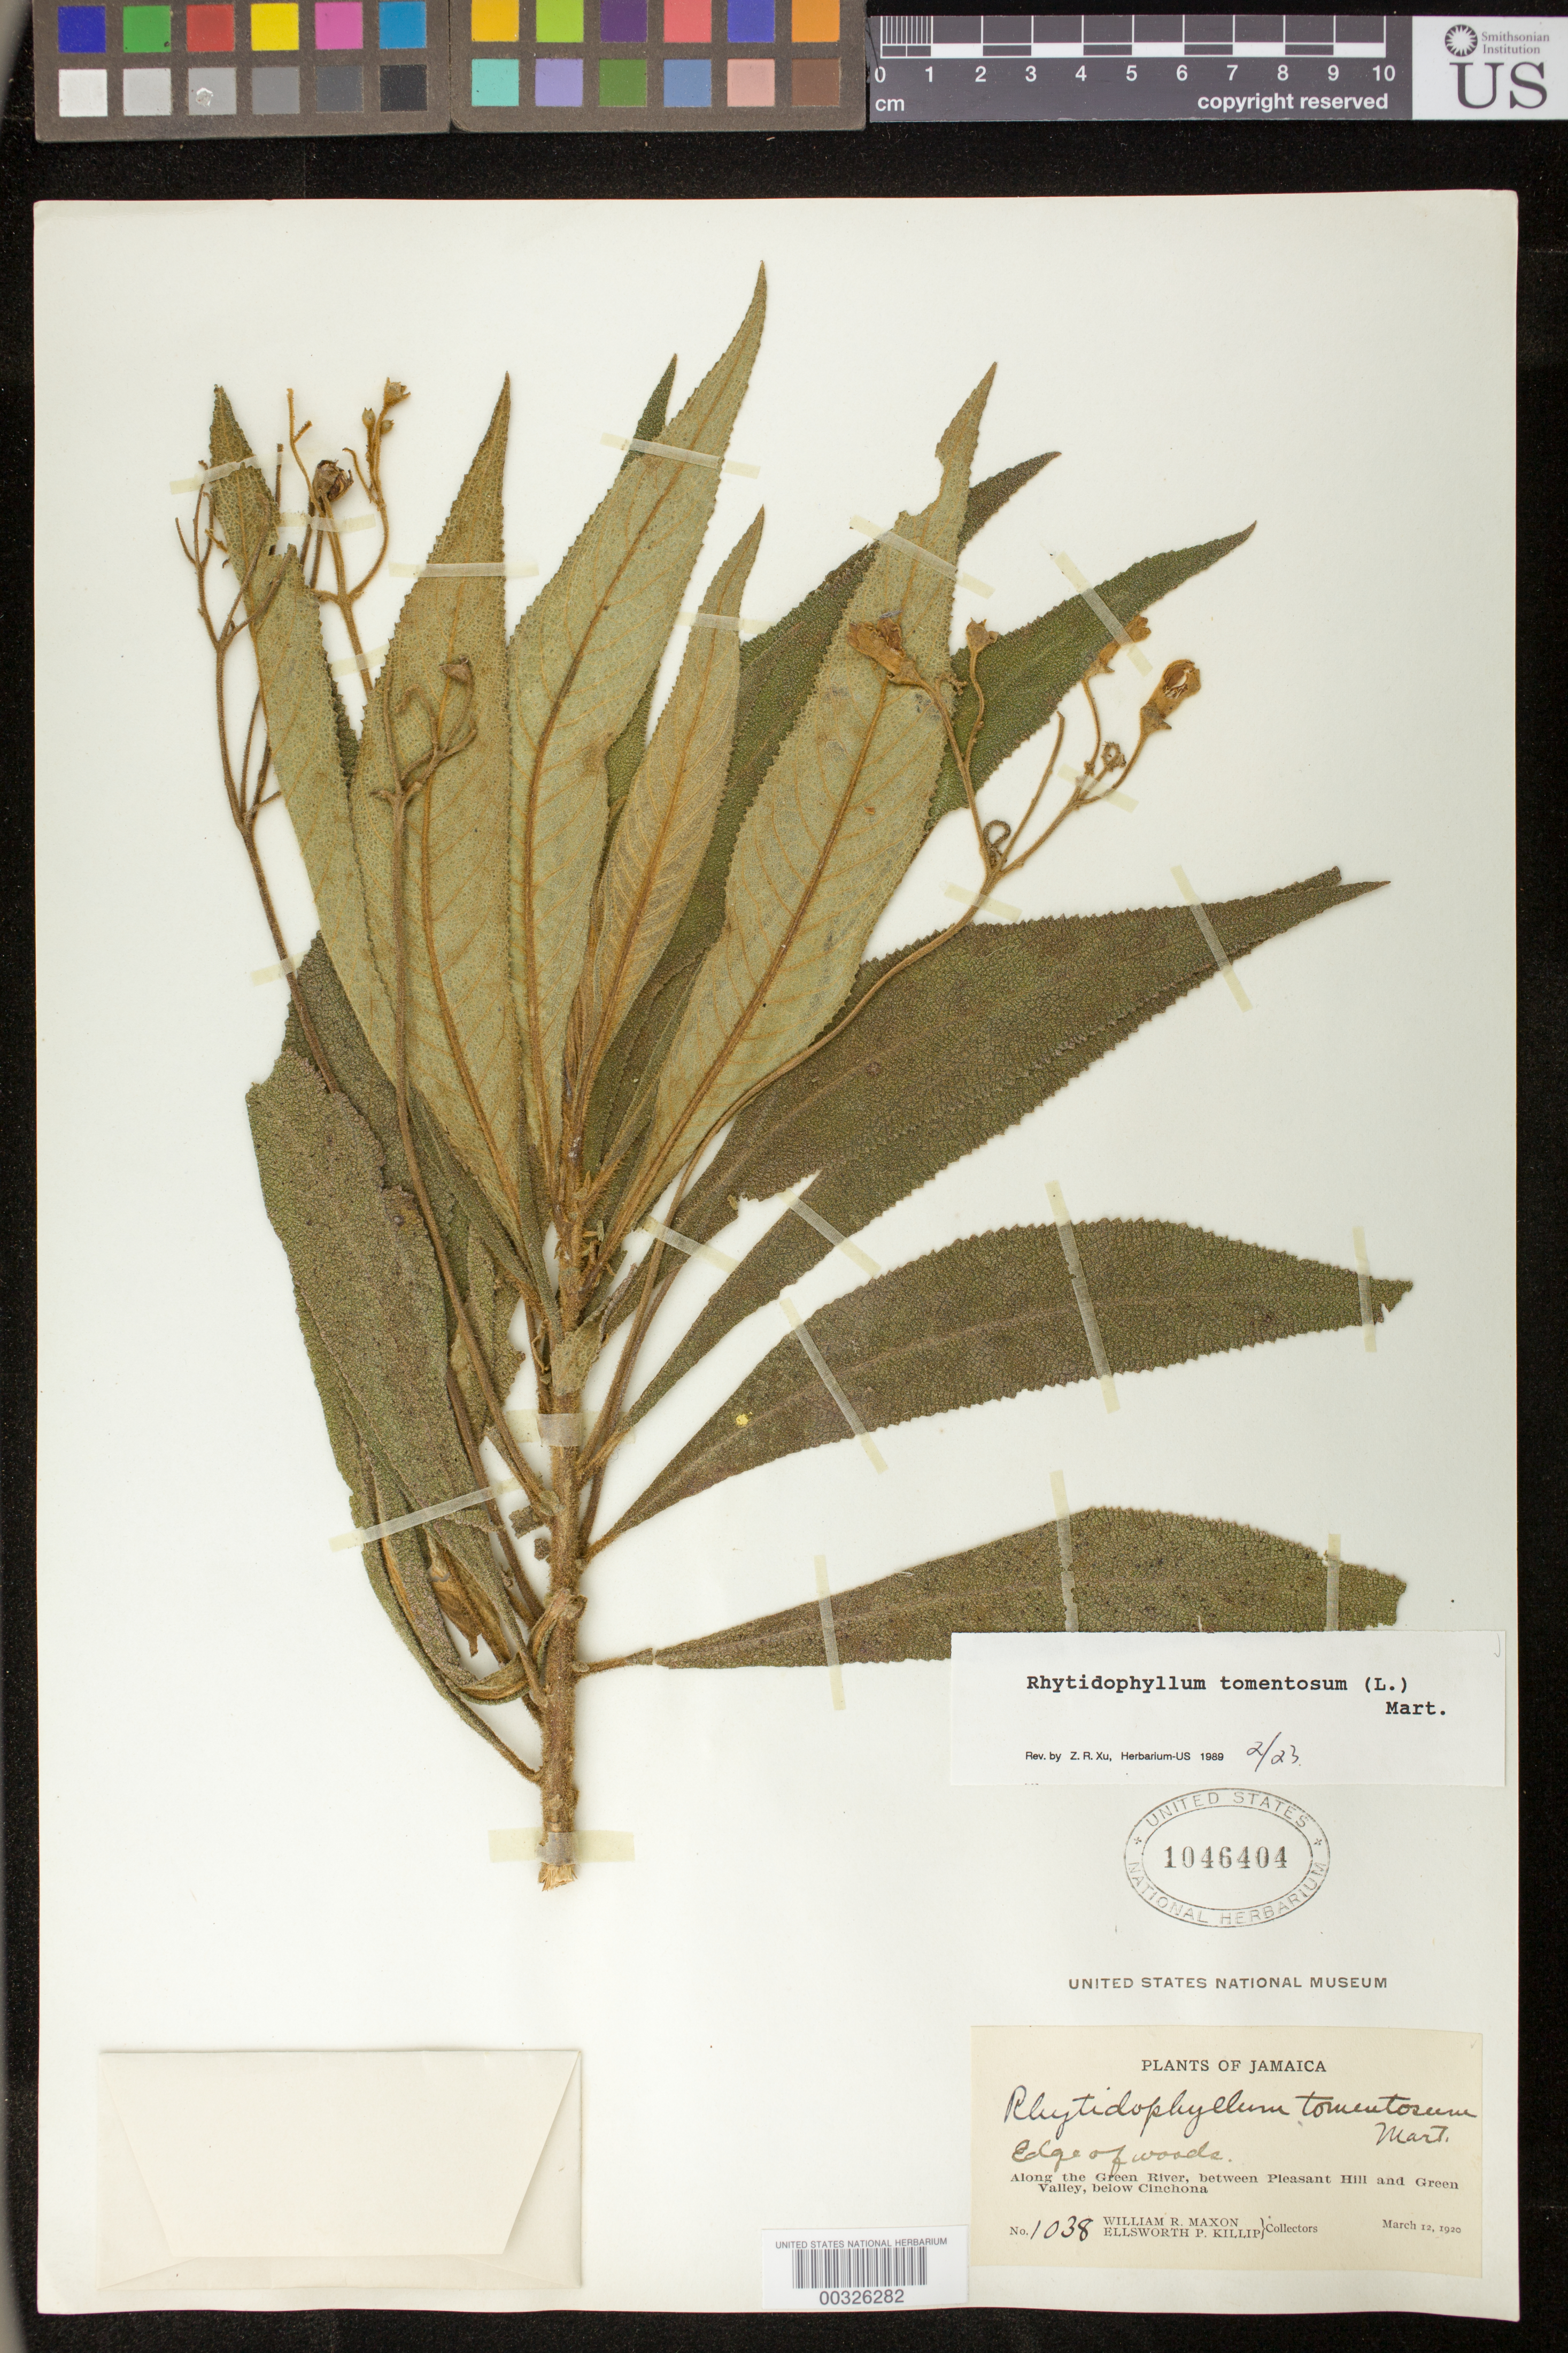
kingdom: Plantae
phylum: Tracheophyta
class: Magnoliopsida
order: Lamiales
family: Gesneriaceae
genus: Rhytidophyllum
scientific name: Rhytidophyllum tomentosum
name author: (L.) Mart.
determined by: Skog, Laurence E.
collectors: W. R. Maxon & E. P. Killip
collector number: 1038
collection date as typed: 12 Mar 1920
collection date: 1920-03-12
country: Jamaica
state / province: Saint Andrew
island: Jamaica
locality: Along Green River, between Pleasant Hill and Green Valley, below Cinchona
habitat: Edge of woods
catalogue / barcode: US 1046404